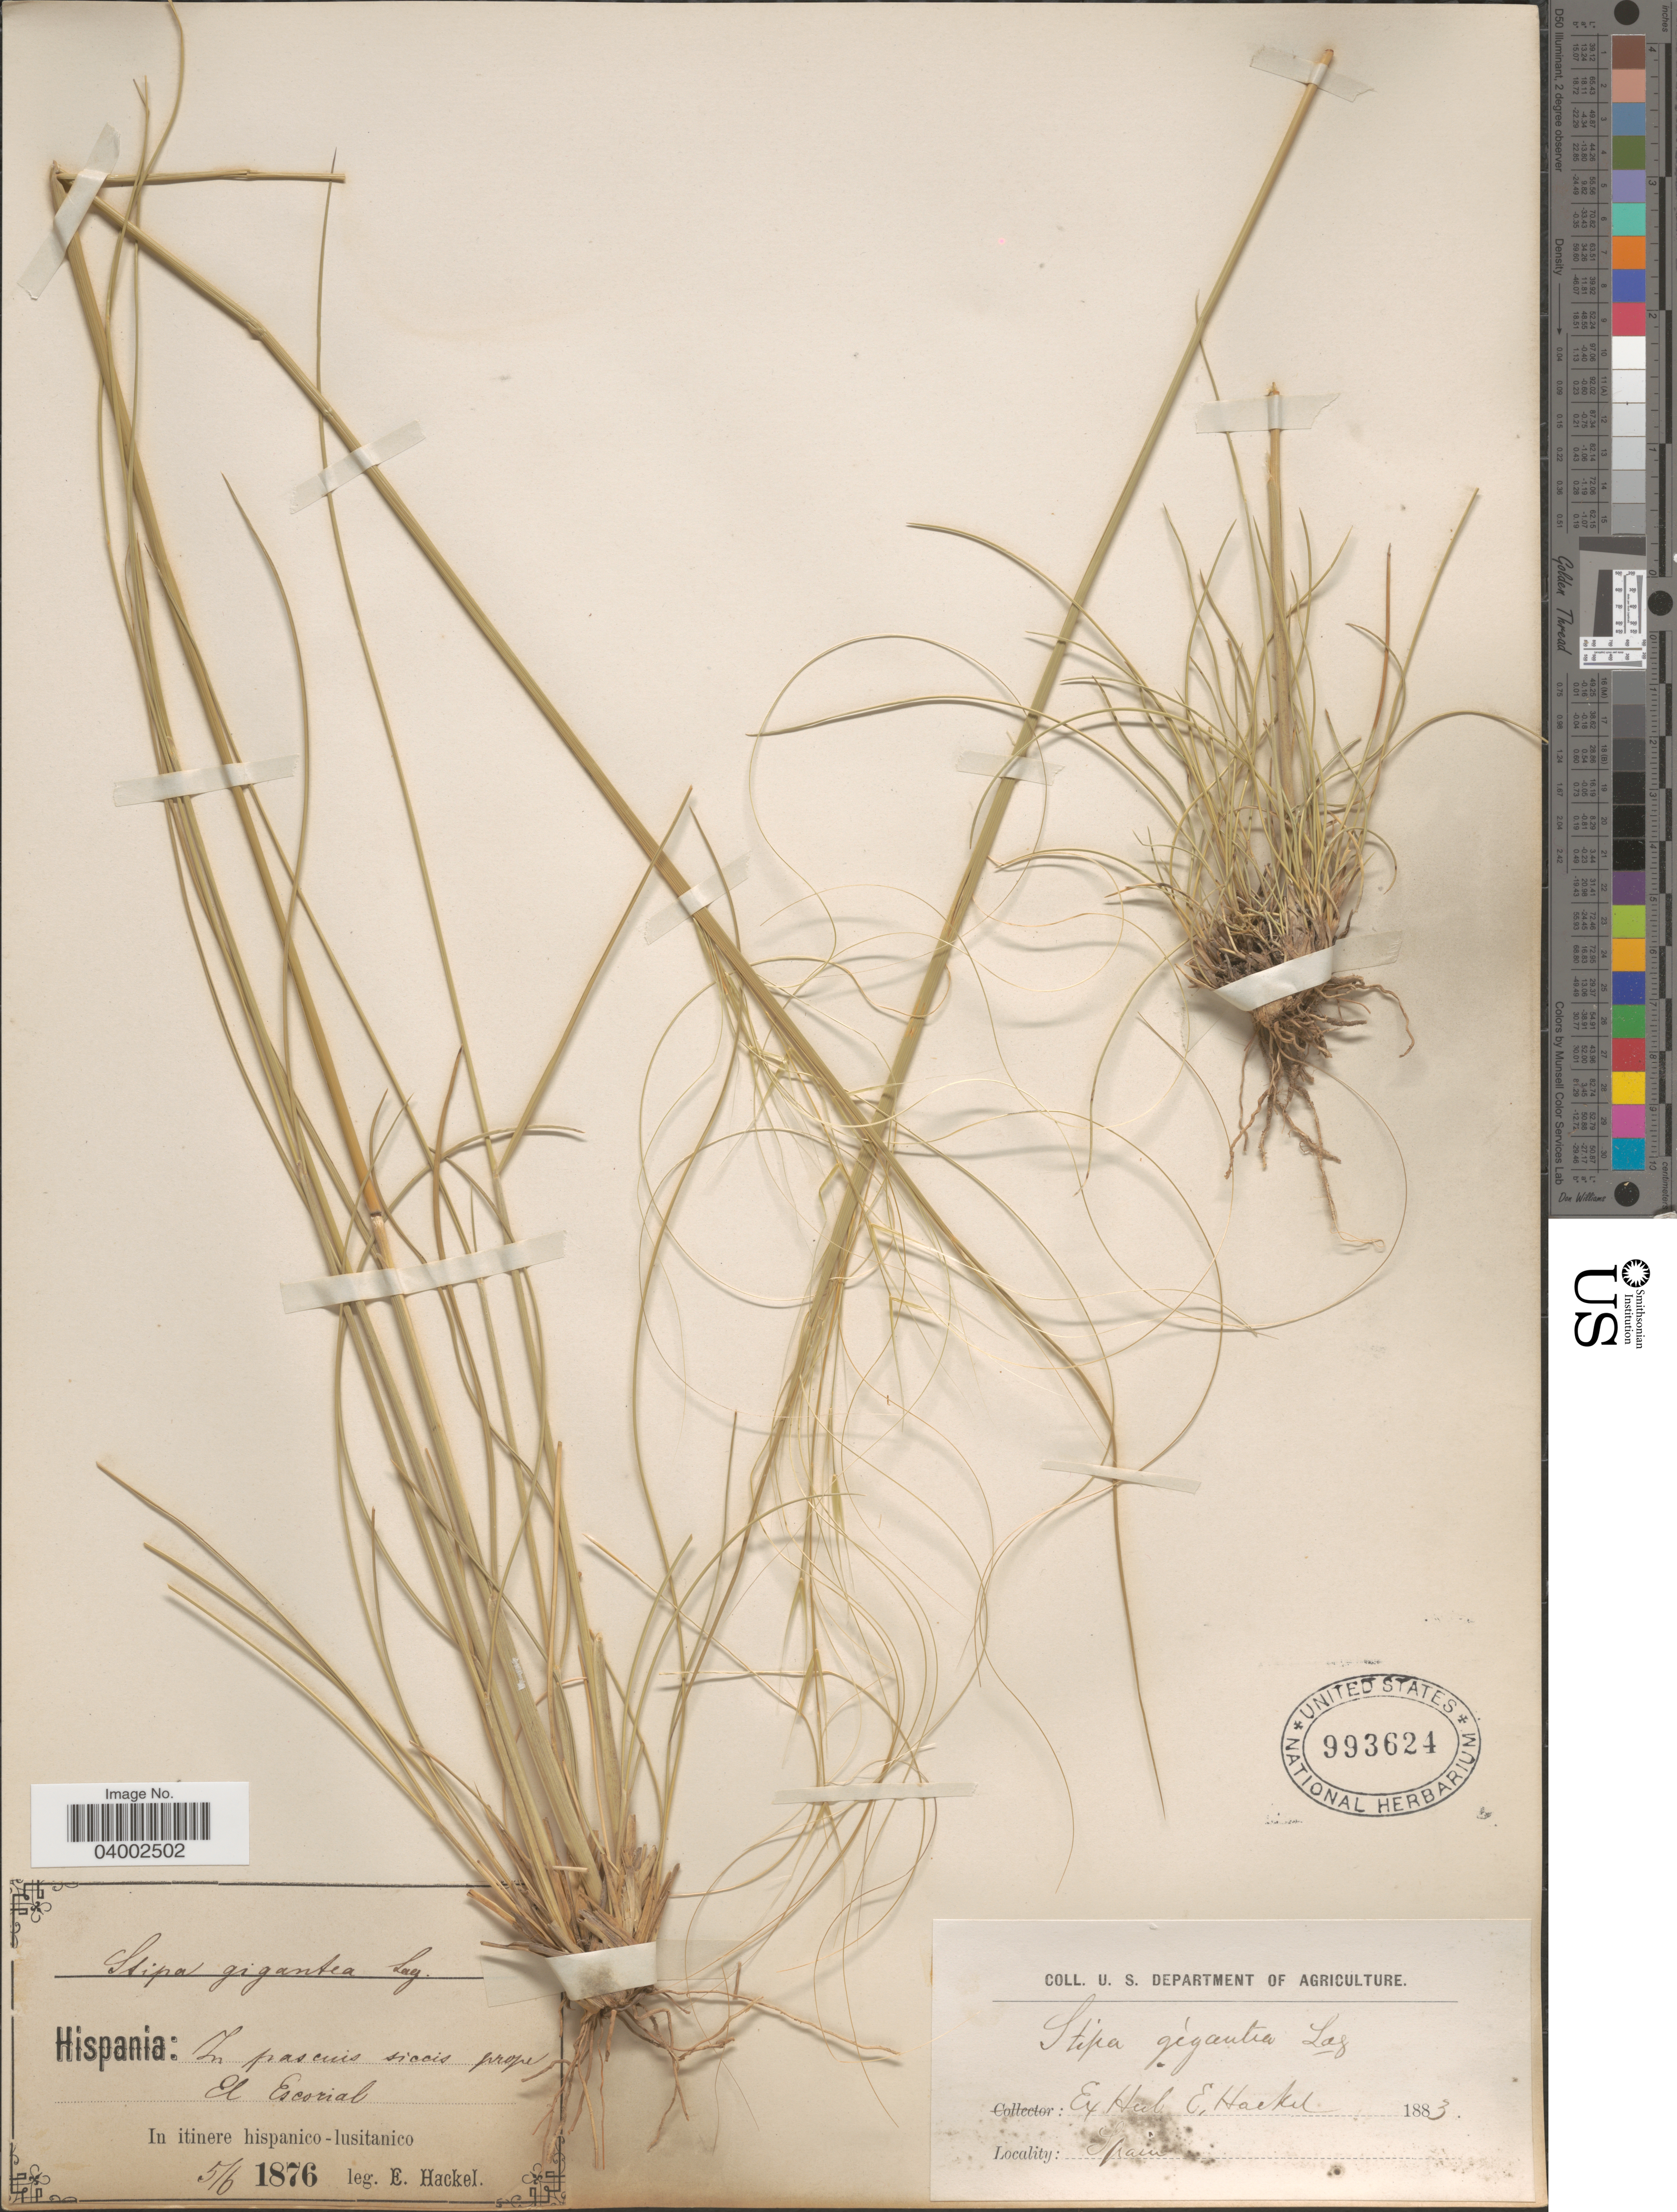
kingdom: Plantae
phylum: Tracheophyta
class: Liliopsida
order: Poales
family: Poaceae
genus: Stipa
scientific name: Stipa lagascae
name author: Schult. & Roem.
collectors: E. Hackel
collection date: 1876-06-05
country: Spain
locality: Hispania: In pascuis siccis prope El Escorial. In itinere hispanico-lusitanico.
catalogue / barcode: US 993624